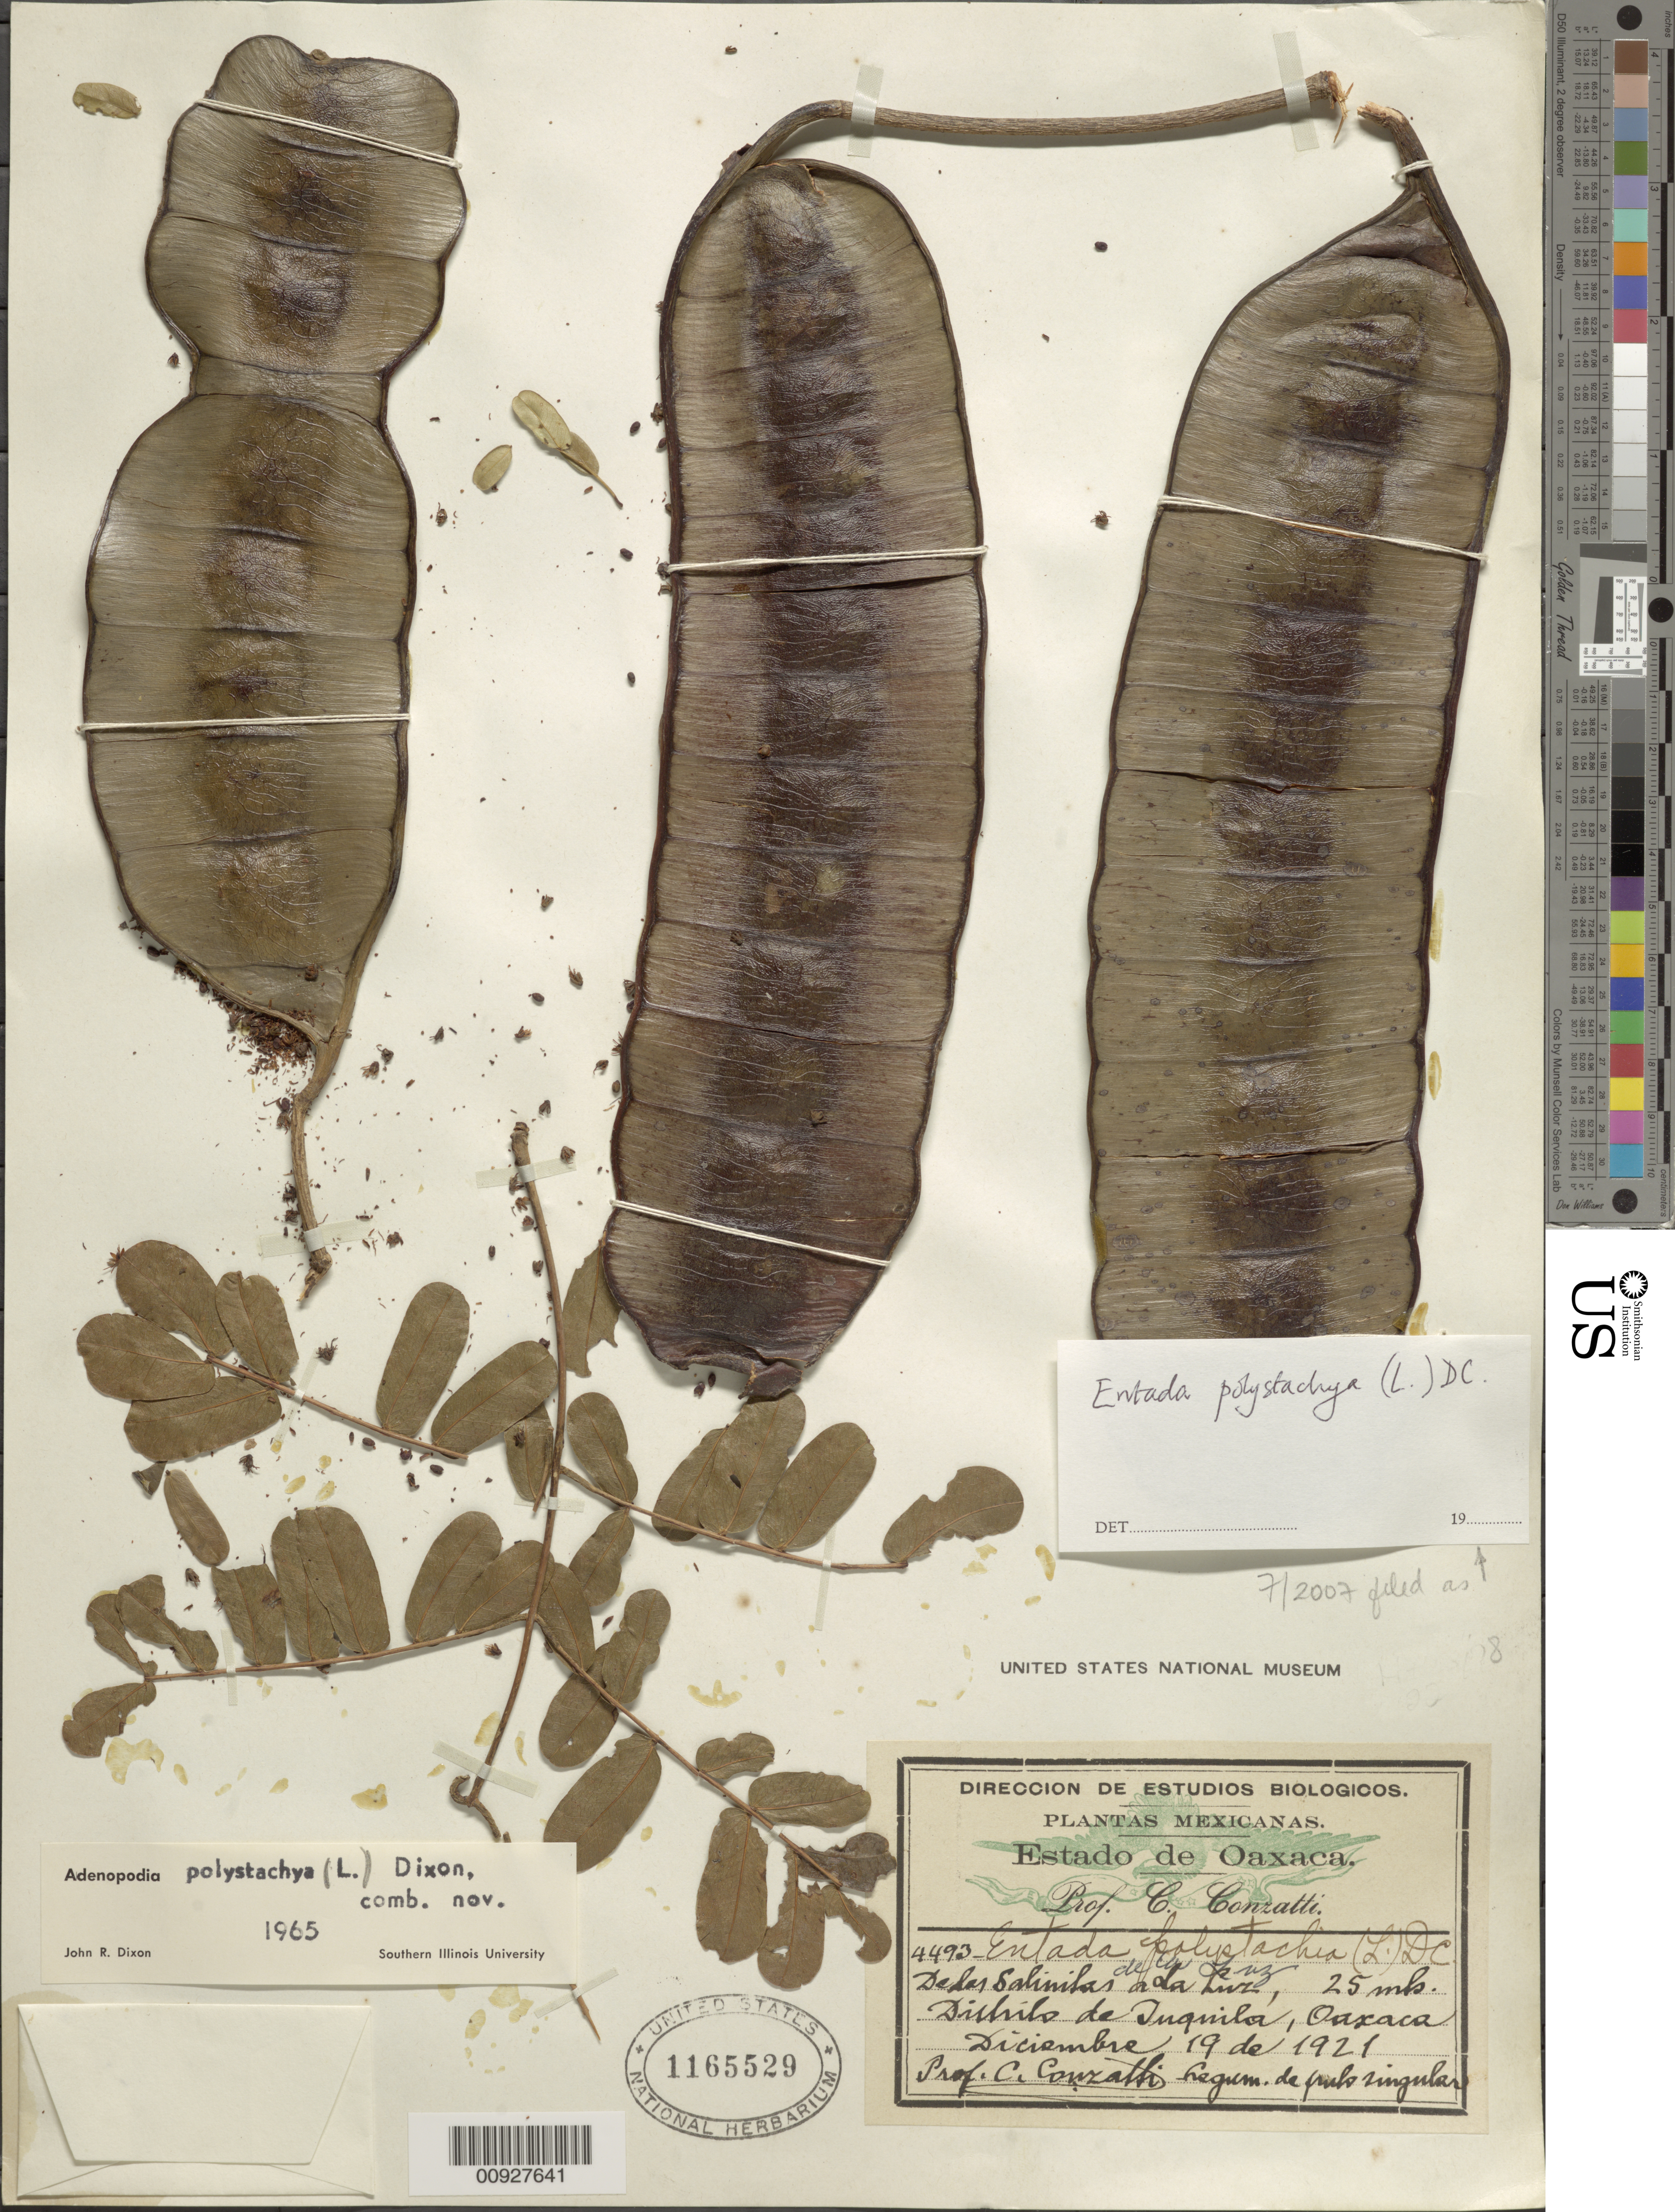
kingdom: Plantae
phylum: Tracheophyta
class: Magnoliopsida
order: Fabales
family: Fabaceae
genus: Entada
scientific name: Entada polystachya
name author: (L.) DC.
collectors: C. Conzatti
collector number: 4493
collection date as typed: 19 Dec 1921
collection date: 1921-12-19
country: Mexico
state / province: Oaxaca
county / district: Juquila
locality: De las Salinitas a La Luz. Distrito de Juquila, Oaxaca.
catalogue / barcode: US 1165529